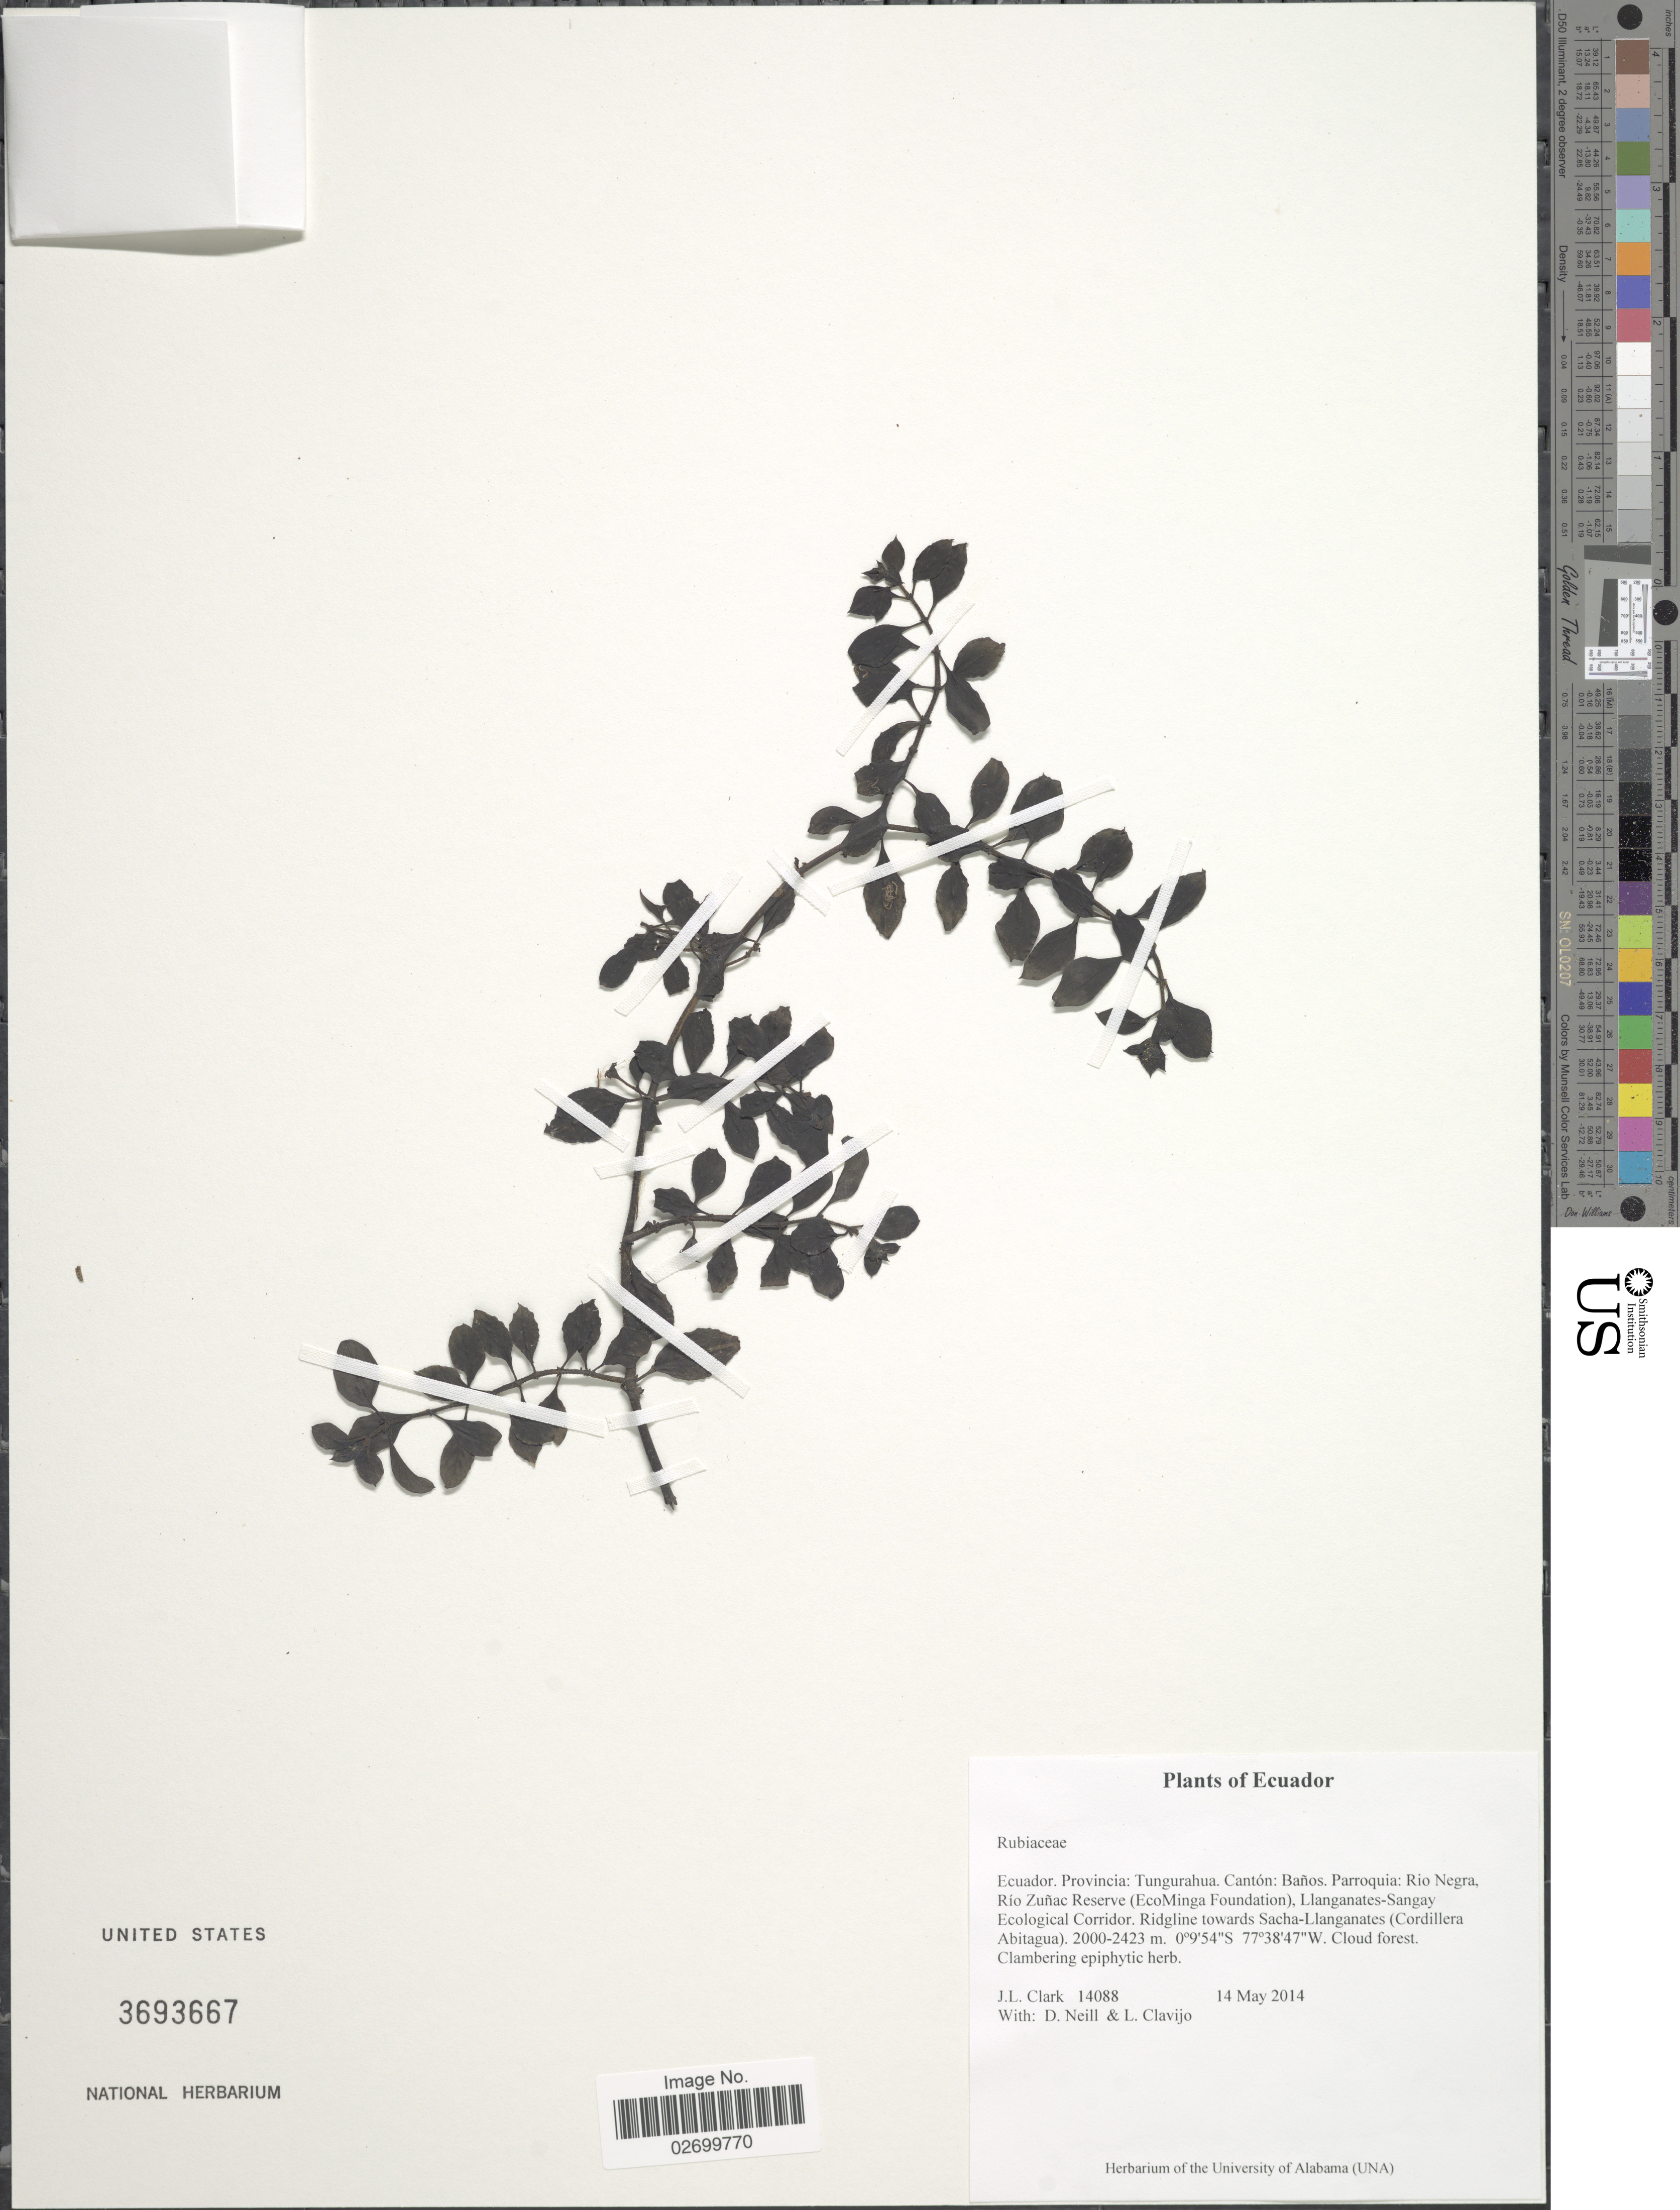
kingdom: Plantae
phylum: Tracheophyta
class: Magnoliopsida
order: Gentianales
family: Rubiaceae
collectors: J. L. Clark, D. Neill & L. Clavijo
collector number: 14088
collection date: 2014-05-14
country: Ecuador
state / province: Tungurahua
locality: Ecuador. Canton: Banos. Parroquia: Rio Negra, Rio Zunac Reserve (EcoMinga Foundation), Llanganates-Sangay Ecological Corridor. Ridgline towards Sacha-Llanganates (Cordillera Abitagua),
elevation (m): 2000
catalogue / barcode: US 3693667